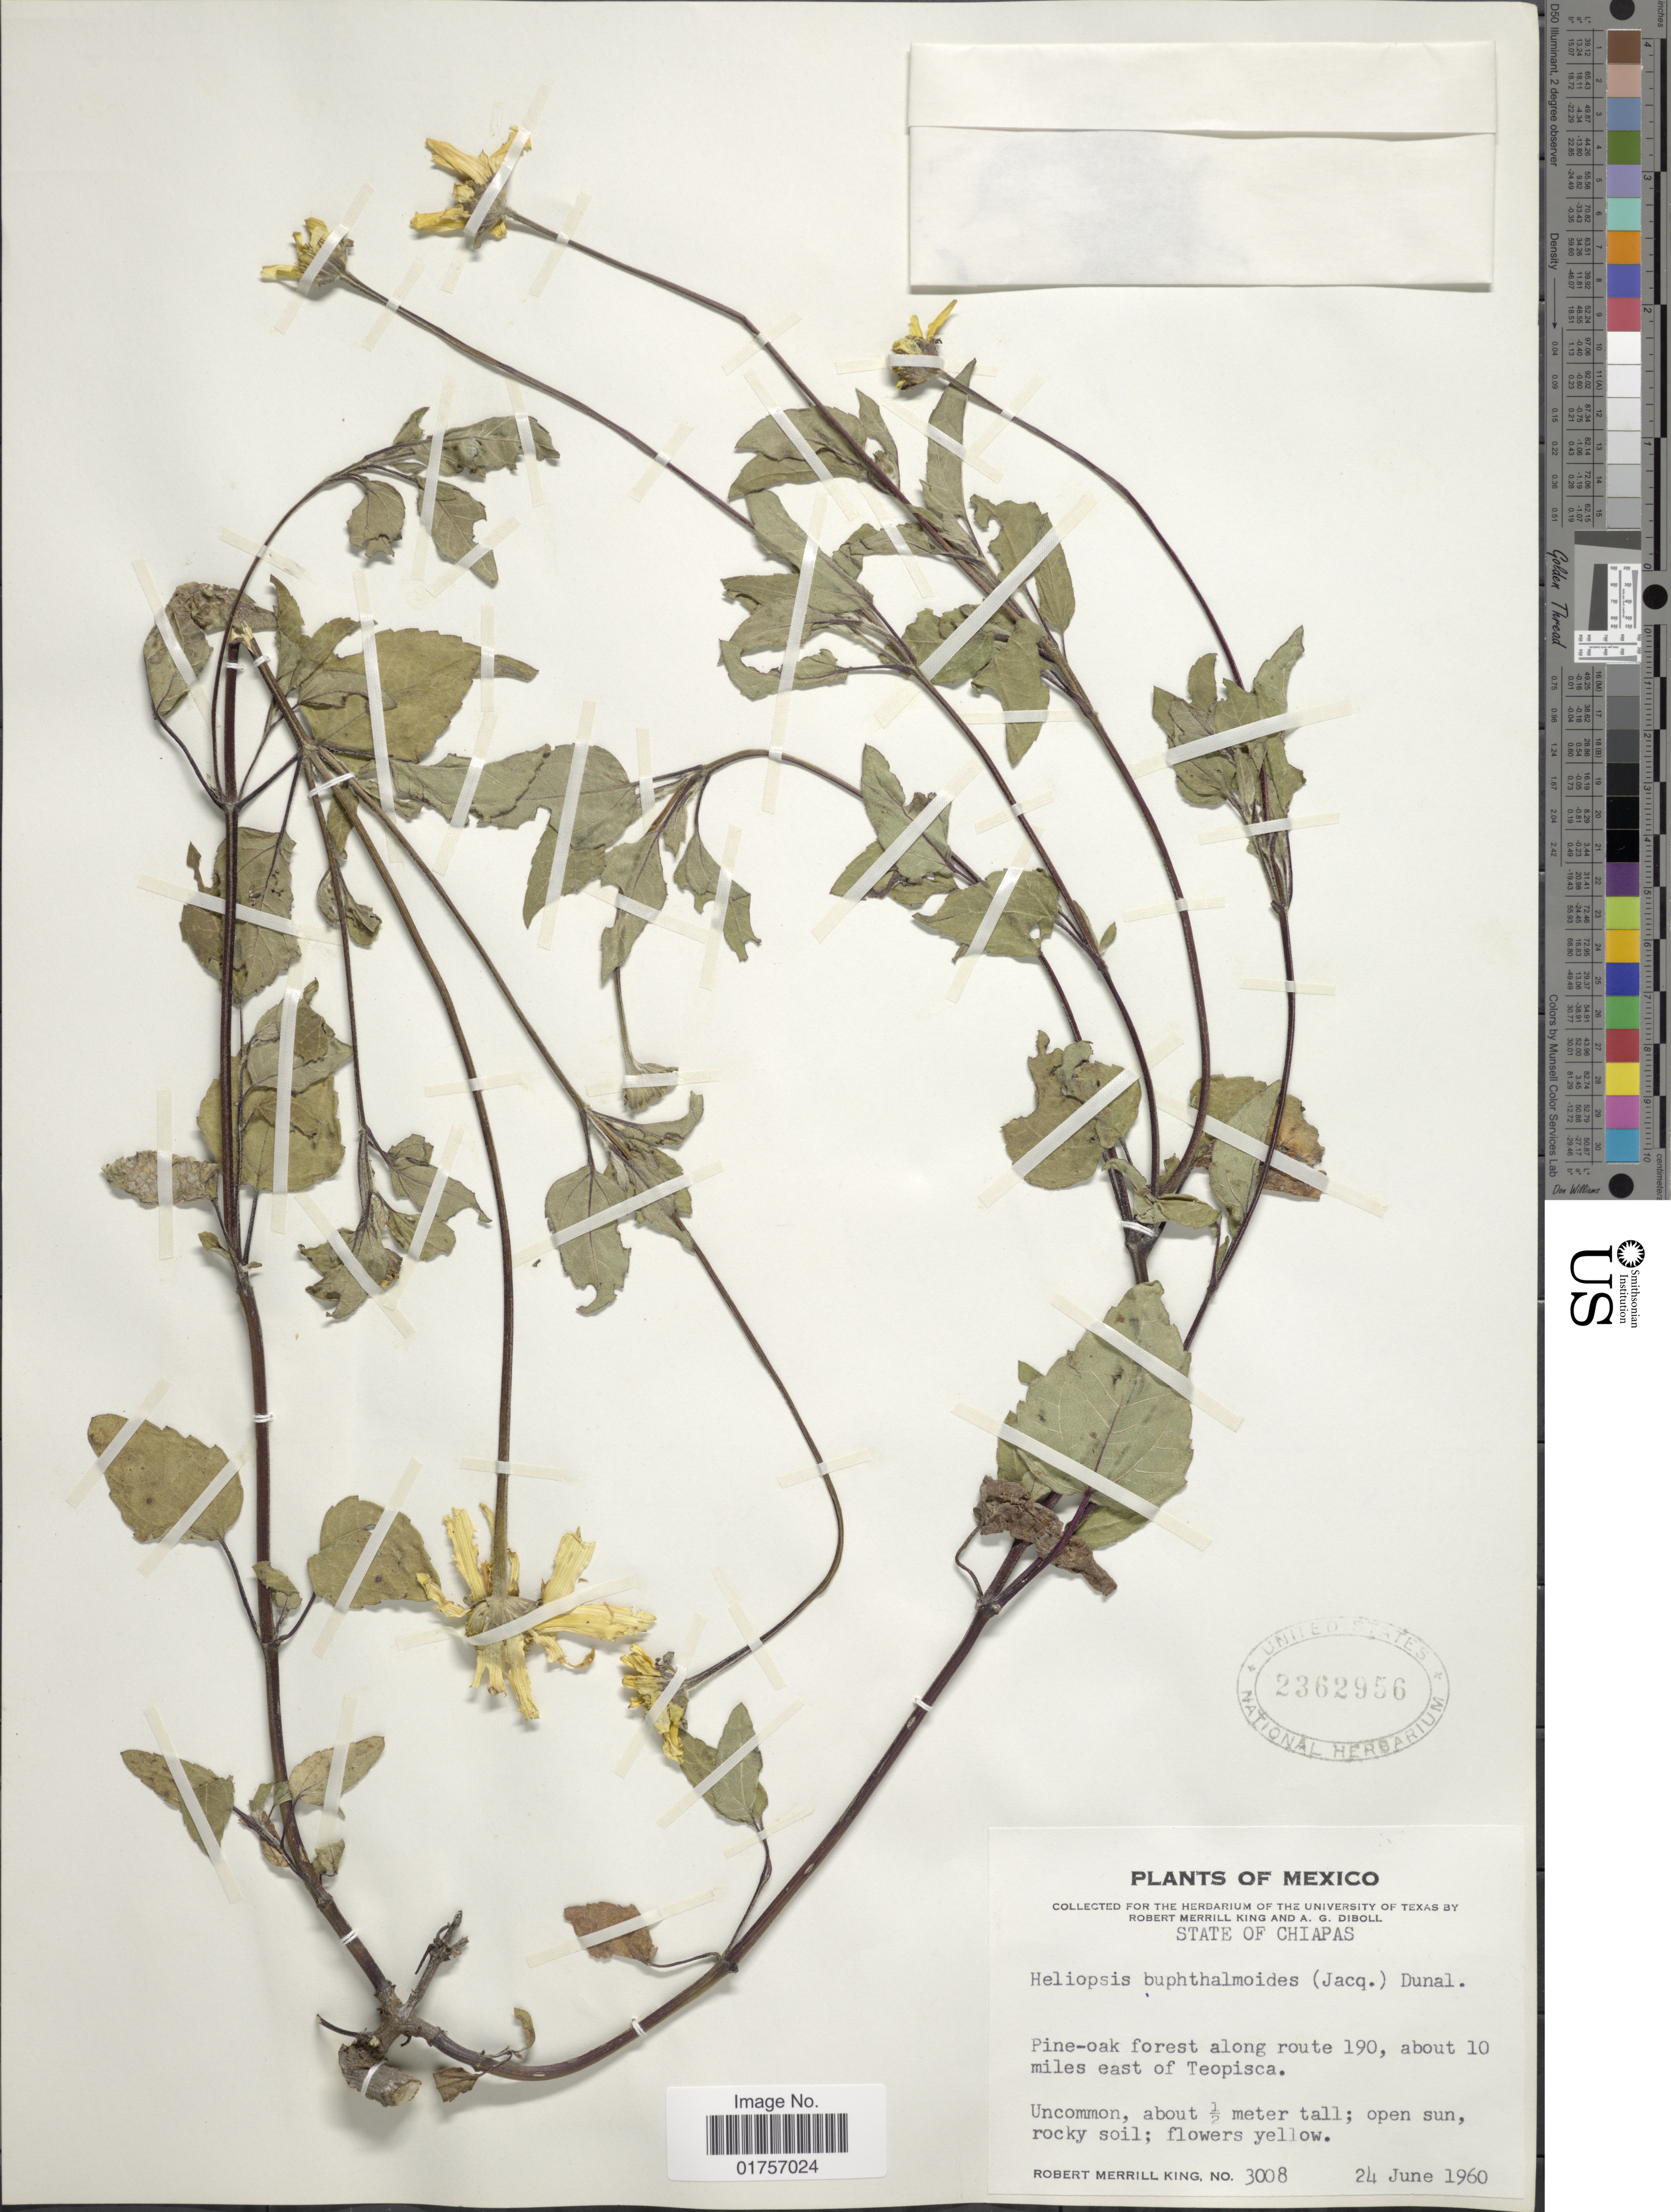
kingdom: Plantae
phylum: Tracheophyta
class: Magnoliopsida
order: Asterales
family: Asteraceae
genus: Heliopsis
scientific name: Heliopsis buphthalmoides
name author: (Jacq.) Dunal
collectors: R. M. King & A. Diboll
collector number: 3008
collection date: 1960-06-24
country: Mexico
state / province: Chiapas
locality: Along route 190, about 10 miles east of Teopisca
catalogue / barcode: US 2362956